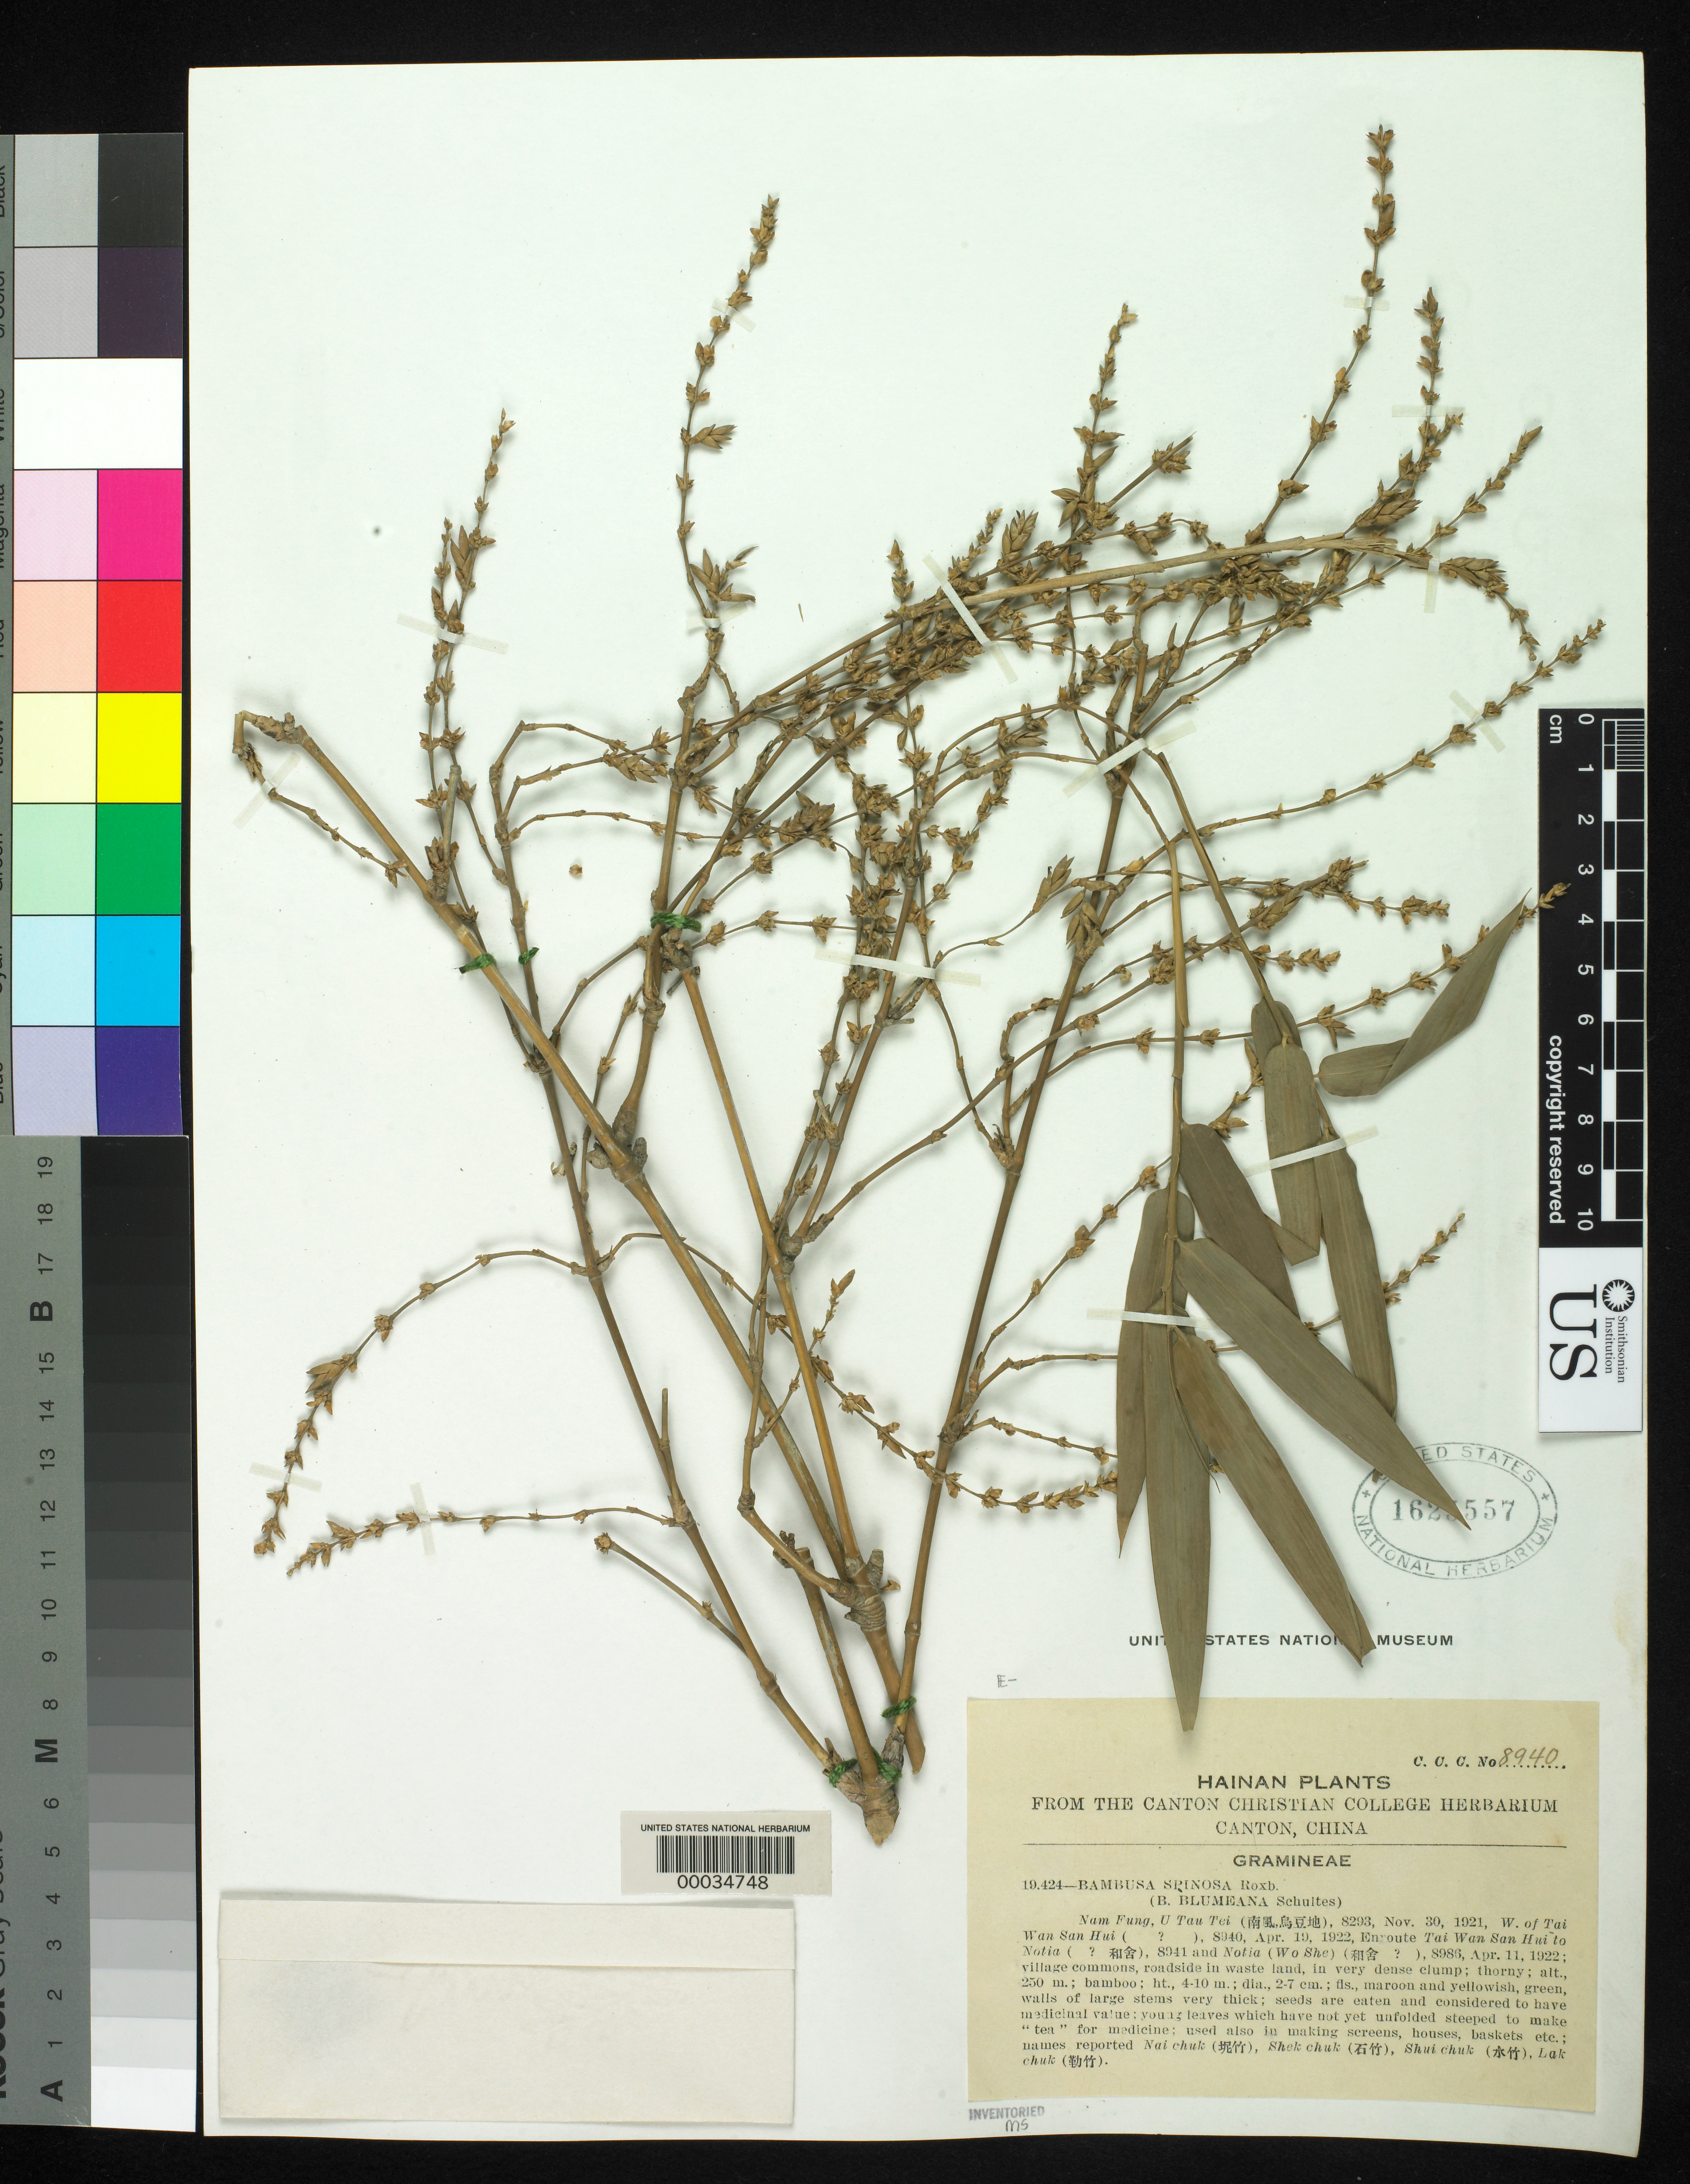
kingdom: Plantae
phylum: Tracheophyta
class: Liliopsida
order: Poales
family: Poaceae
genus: Bambusa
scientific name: Bambusa blumeana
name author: Schult. & Schult. f.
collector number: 8940 C.c.c.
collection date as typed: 19 Apr 1923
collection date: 1923-04-19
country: China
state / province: Guangdong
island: Honam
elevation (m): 250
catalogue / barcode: US 1625557